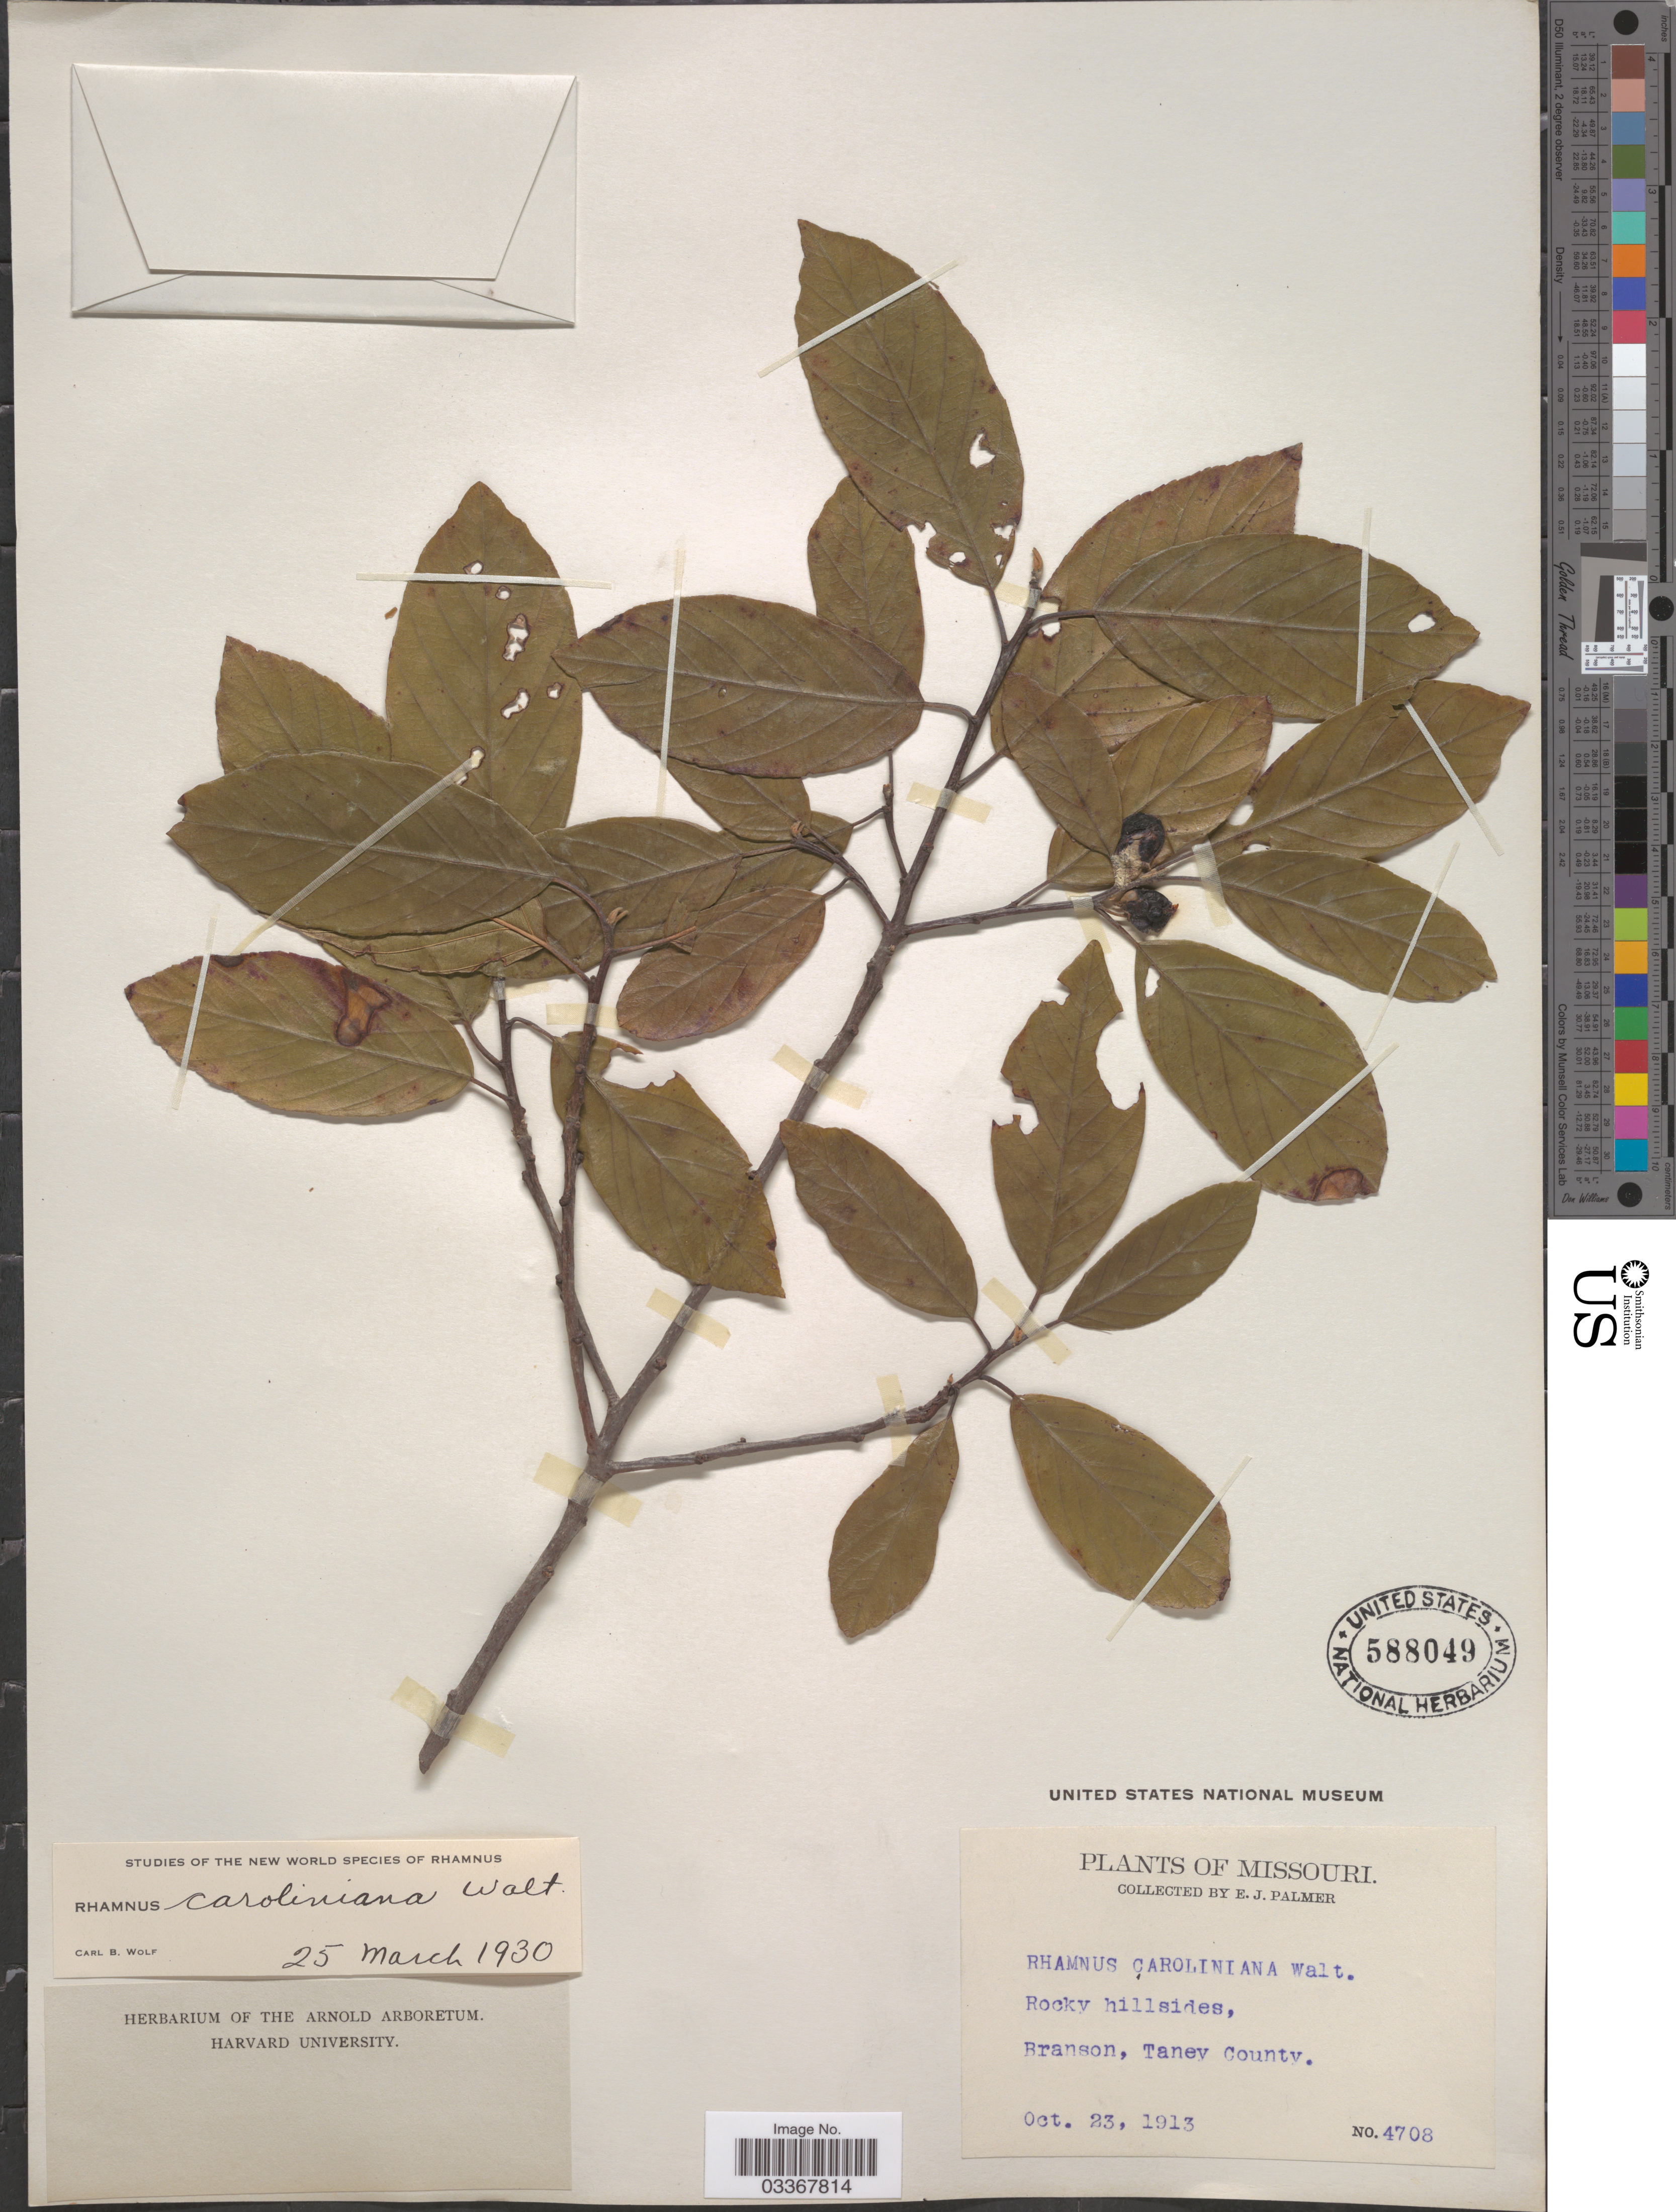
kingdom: Plantae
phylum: Tracheophyta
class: Magnoliopsida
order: Rosales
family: Rhamnaceae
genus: Frangula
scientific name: Frangula caroliniana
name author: (Walter) A. Gray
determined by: Strong, Mark T., (BOT), Smithsonian Institution - National Museum of Natural History (UNITED STATES)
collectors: E. J. Palmer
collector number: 4708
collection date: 1913-10-23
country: United States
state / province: Missouri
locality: Branson, Taney County.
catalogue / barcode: US 588049